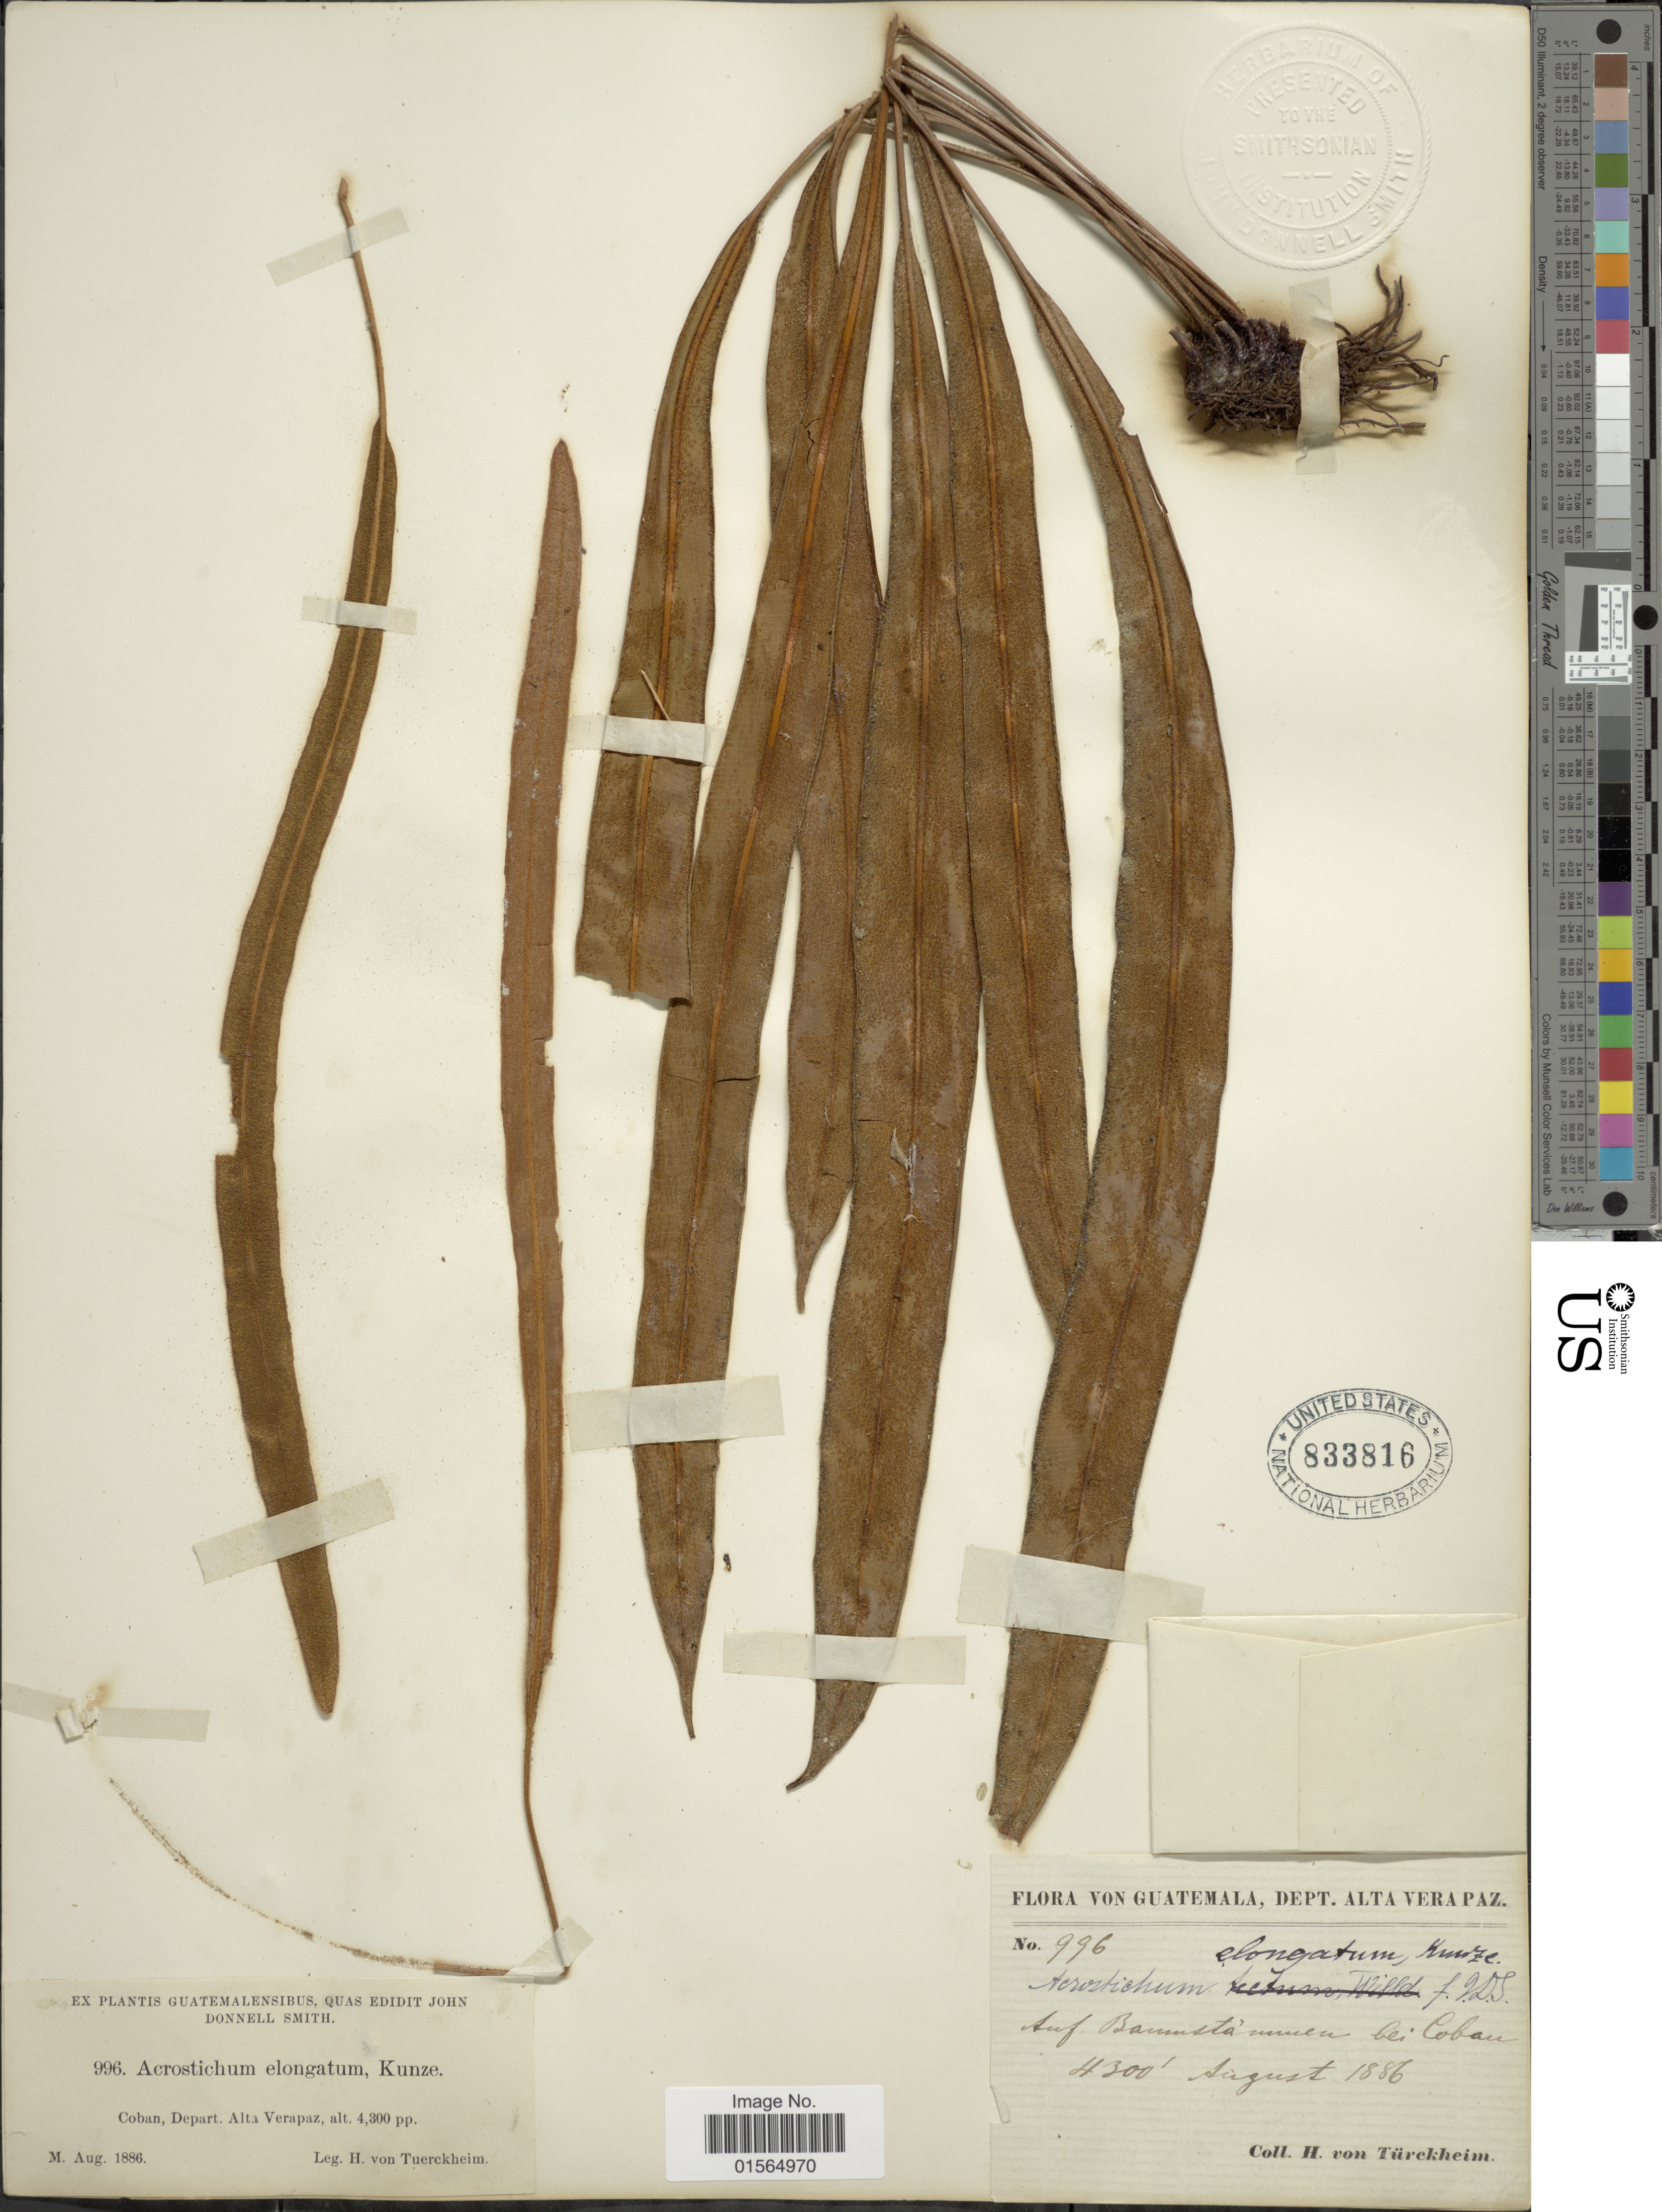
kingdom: Plantae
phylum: Tracheophyta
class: Polypodiopsida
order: Polypodiales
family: Dryopteridaceae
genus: Elaphoglossum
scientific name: Elaphoglossum rubescens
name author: Kuhn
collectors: H. von Türckheim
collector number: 996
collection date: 1886-08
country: Guatemala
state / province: Alta Verapaz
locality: Coban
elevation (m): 1311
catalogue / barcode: US 833816